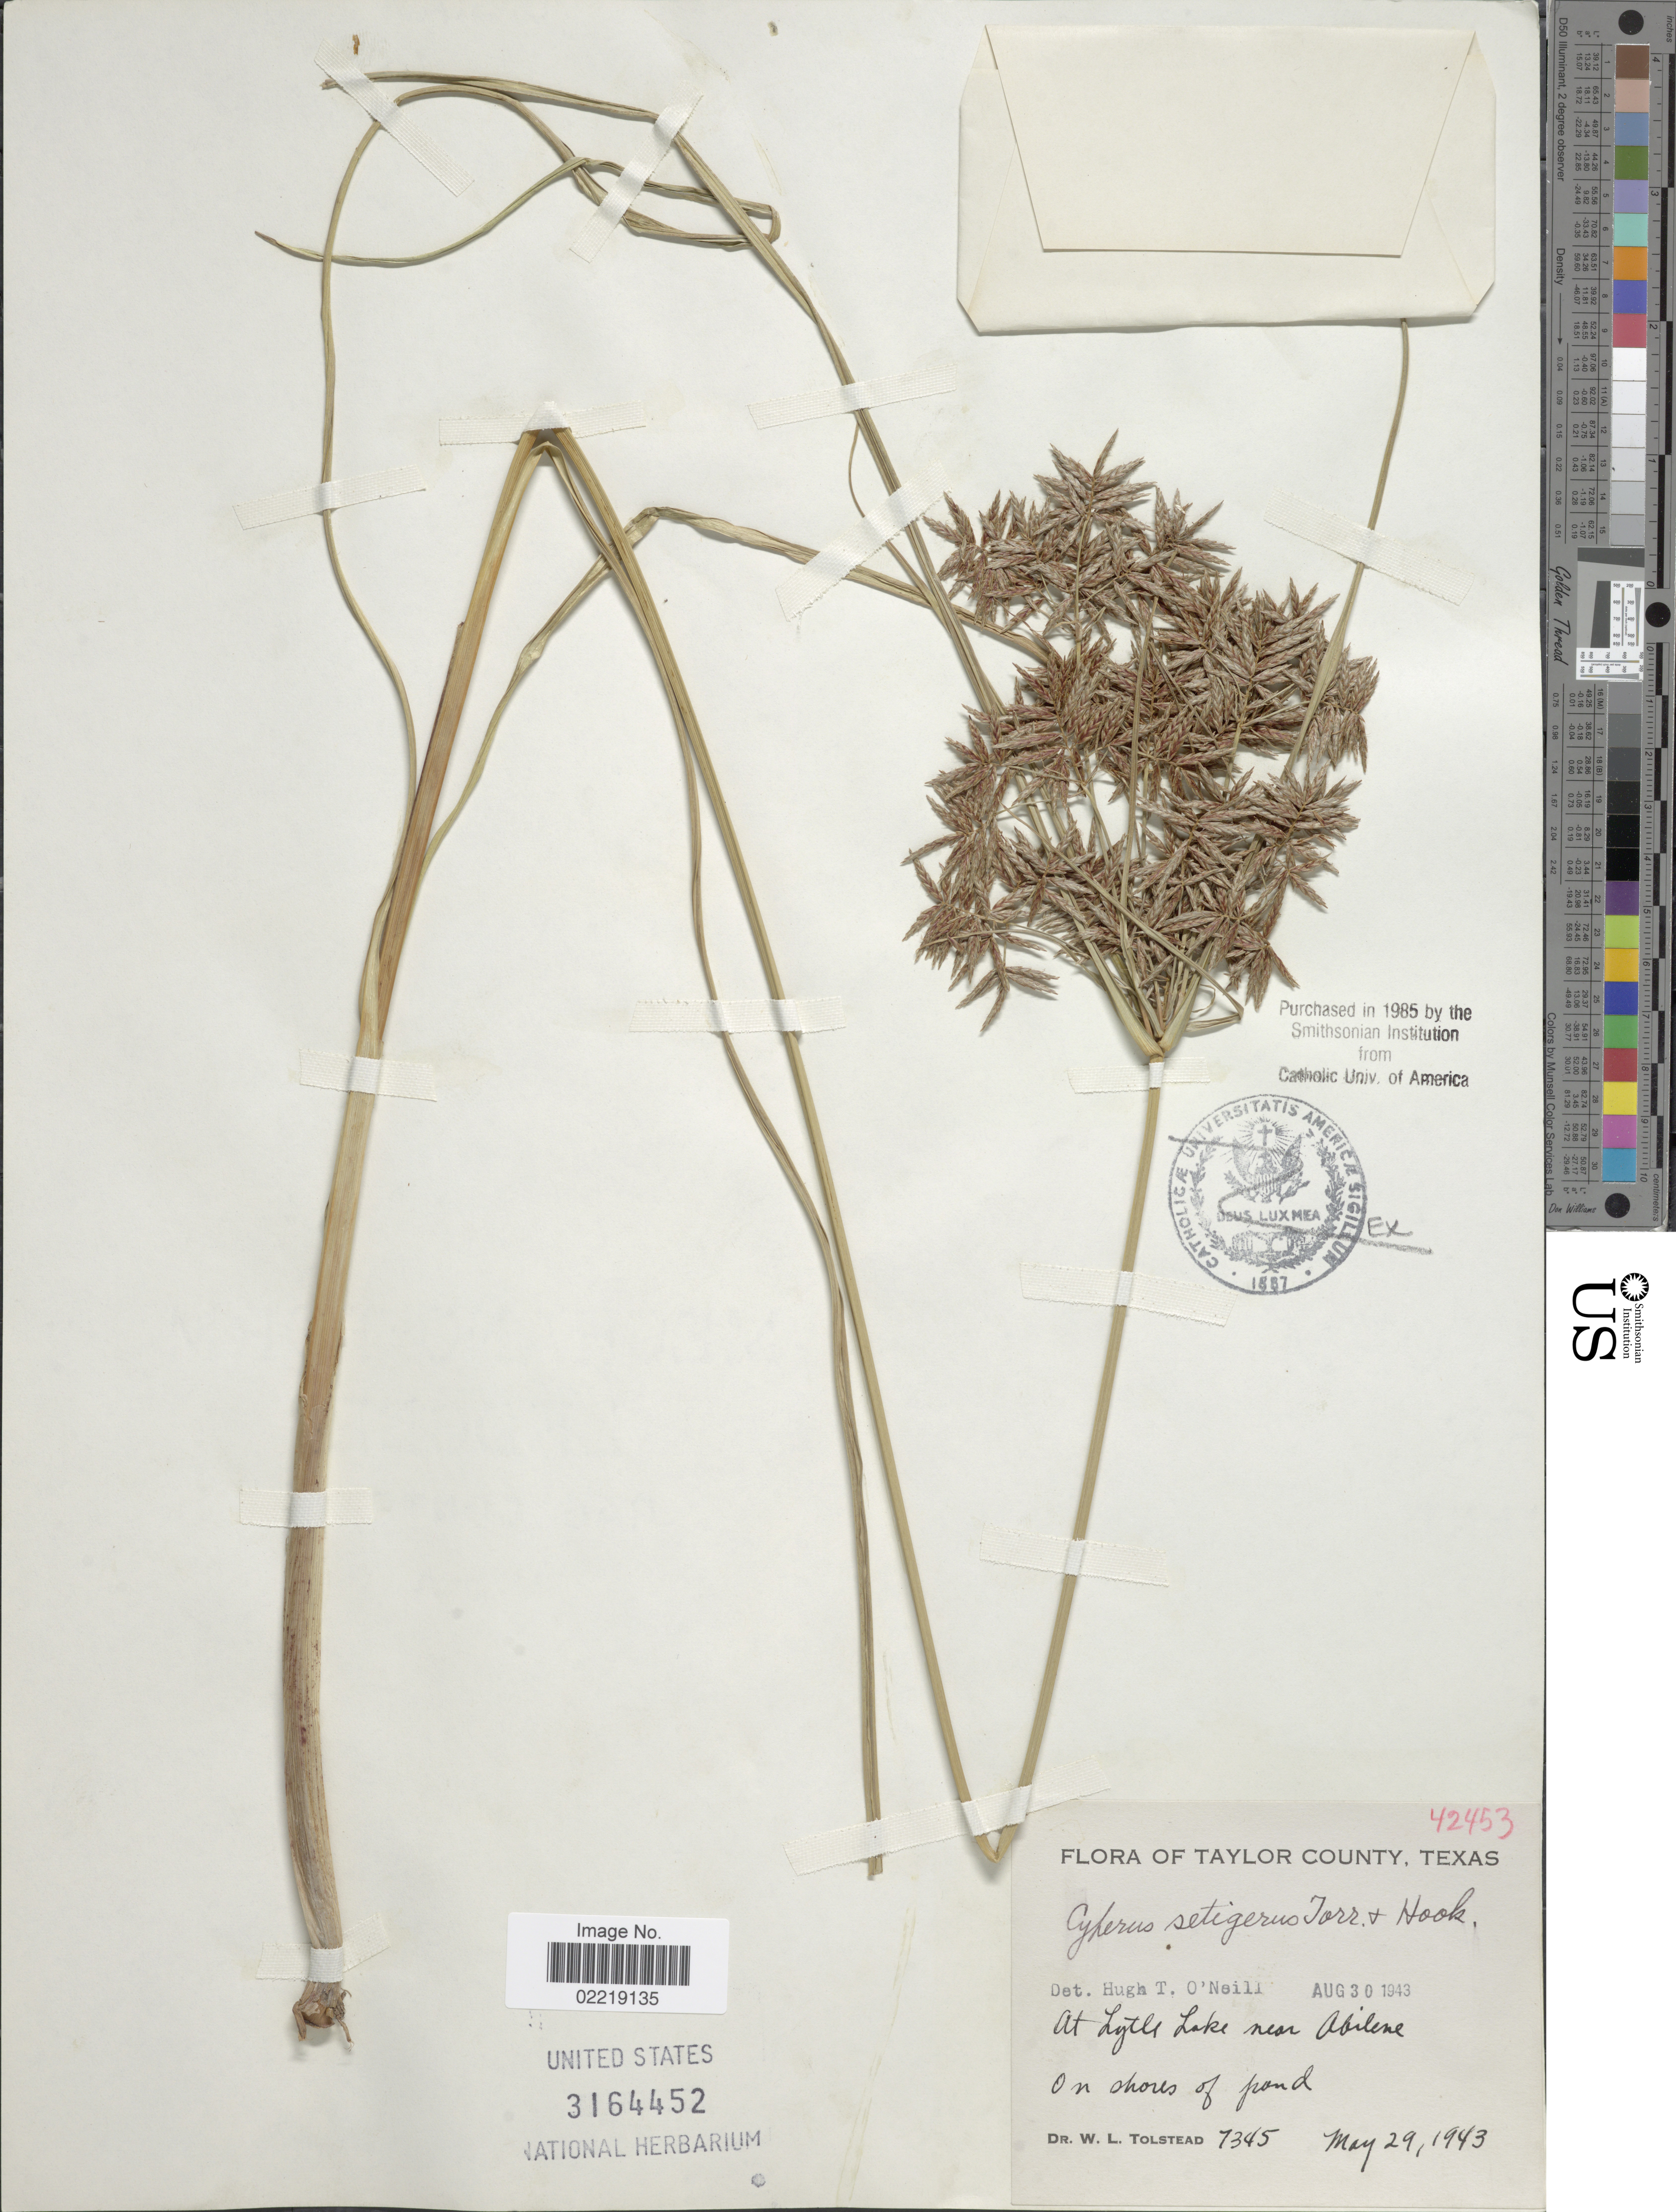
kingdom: Plantae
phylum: Tracheophyta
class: Liliopsida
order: Poales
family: Cyperaceae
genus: Cyperus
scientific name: Cyperus setigerus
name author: Torr. & Hook.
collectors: W. Tolstead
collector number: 7345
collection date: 1943-05-29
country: United States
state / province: Texas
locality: Taylor County. At Lytle Lake near Abiline, on shores of pond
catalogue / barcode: US 3164452